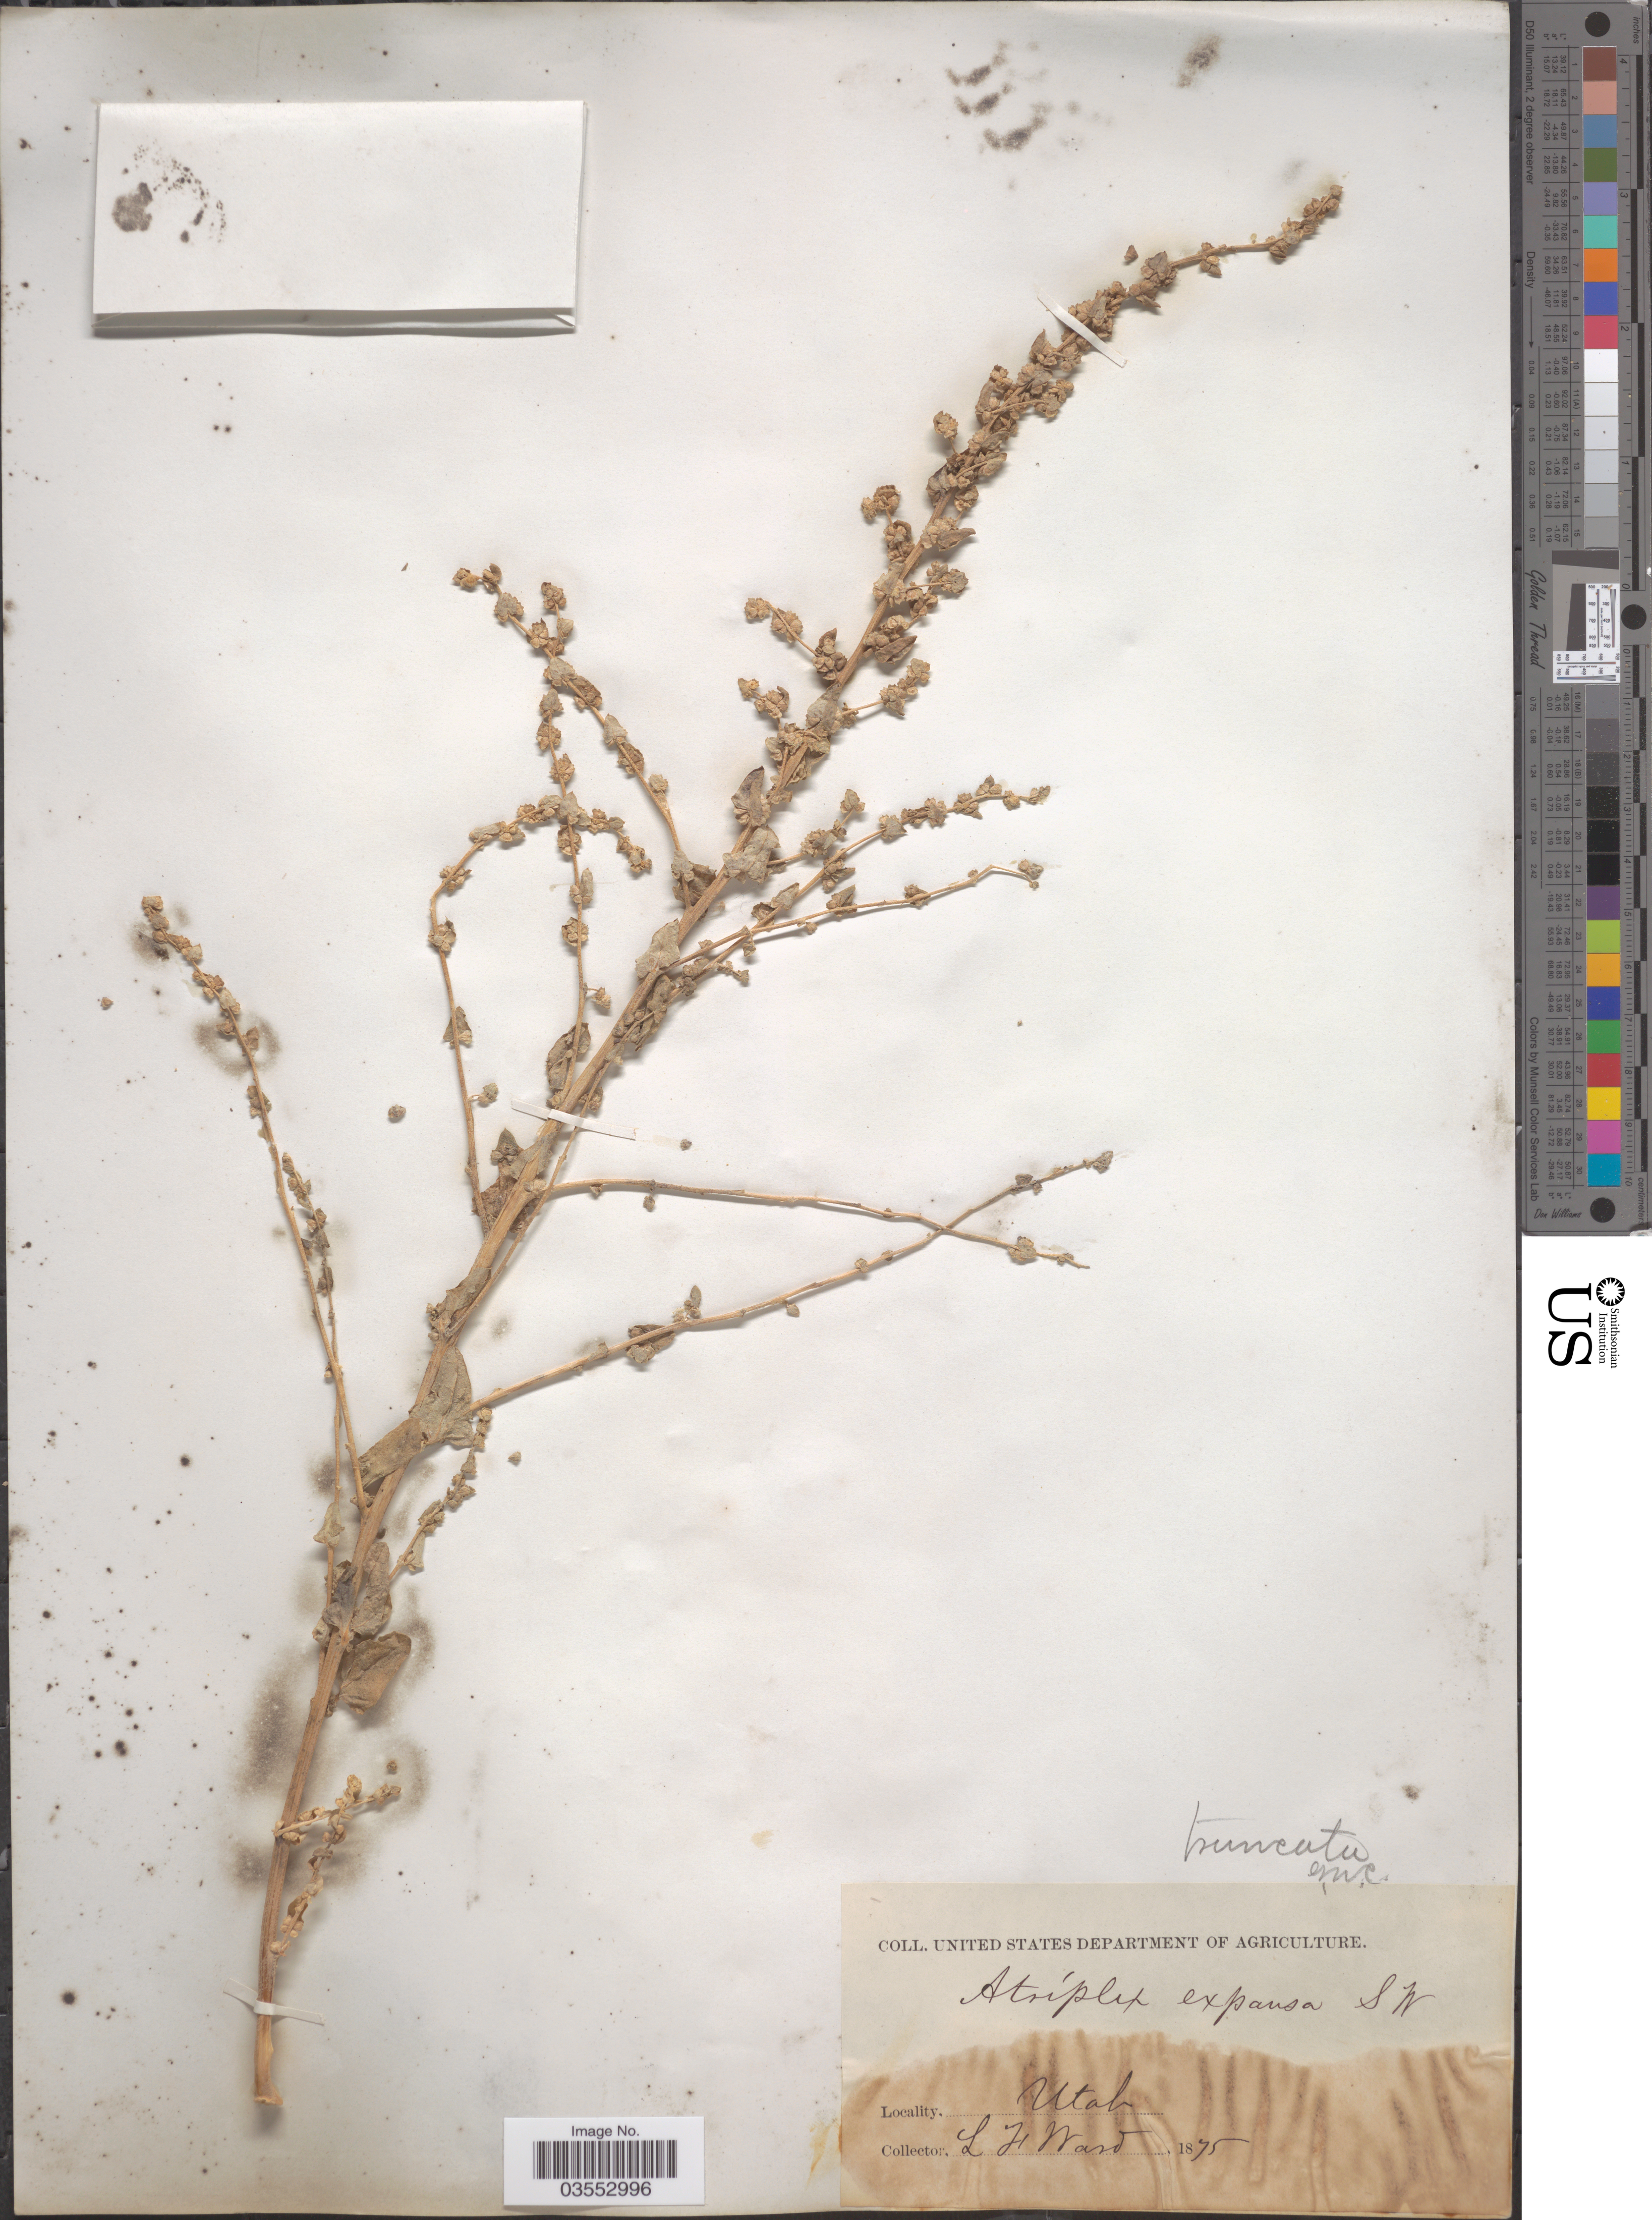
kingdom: Plantae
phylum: Tracheophyta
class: Magnoliopsida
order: Caryophyllales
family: Amaranthaceae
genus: Atriplex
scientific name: Atriplex truncata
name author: (Torr. ex S. Watson) A. Gray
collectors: L. Ward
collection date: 1875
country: United States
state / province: Utah